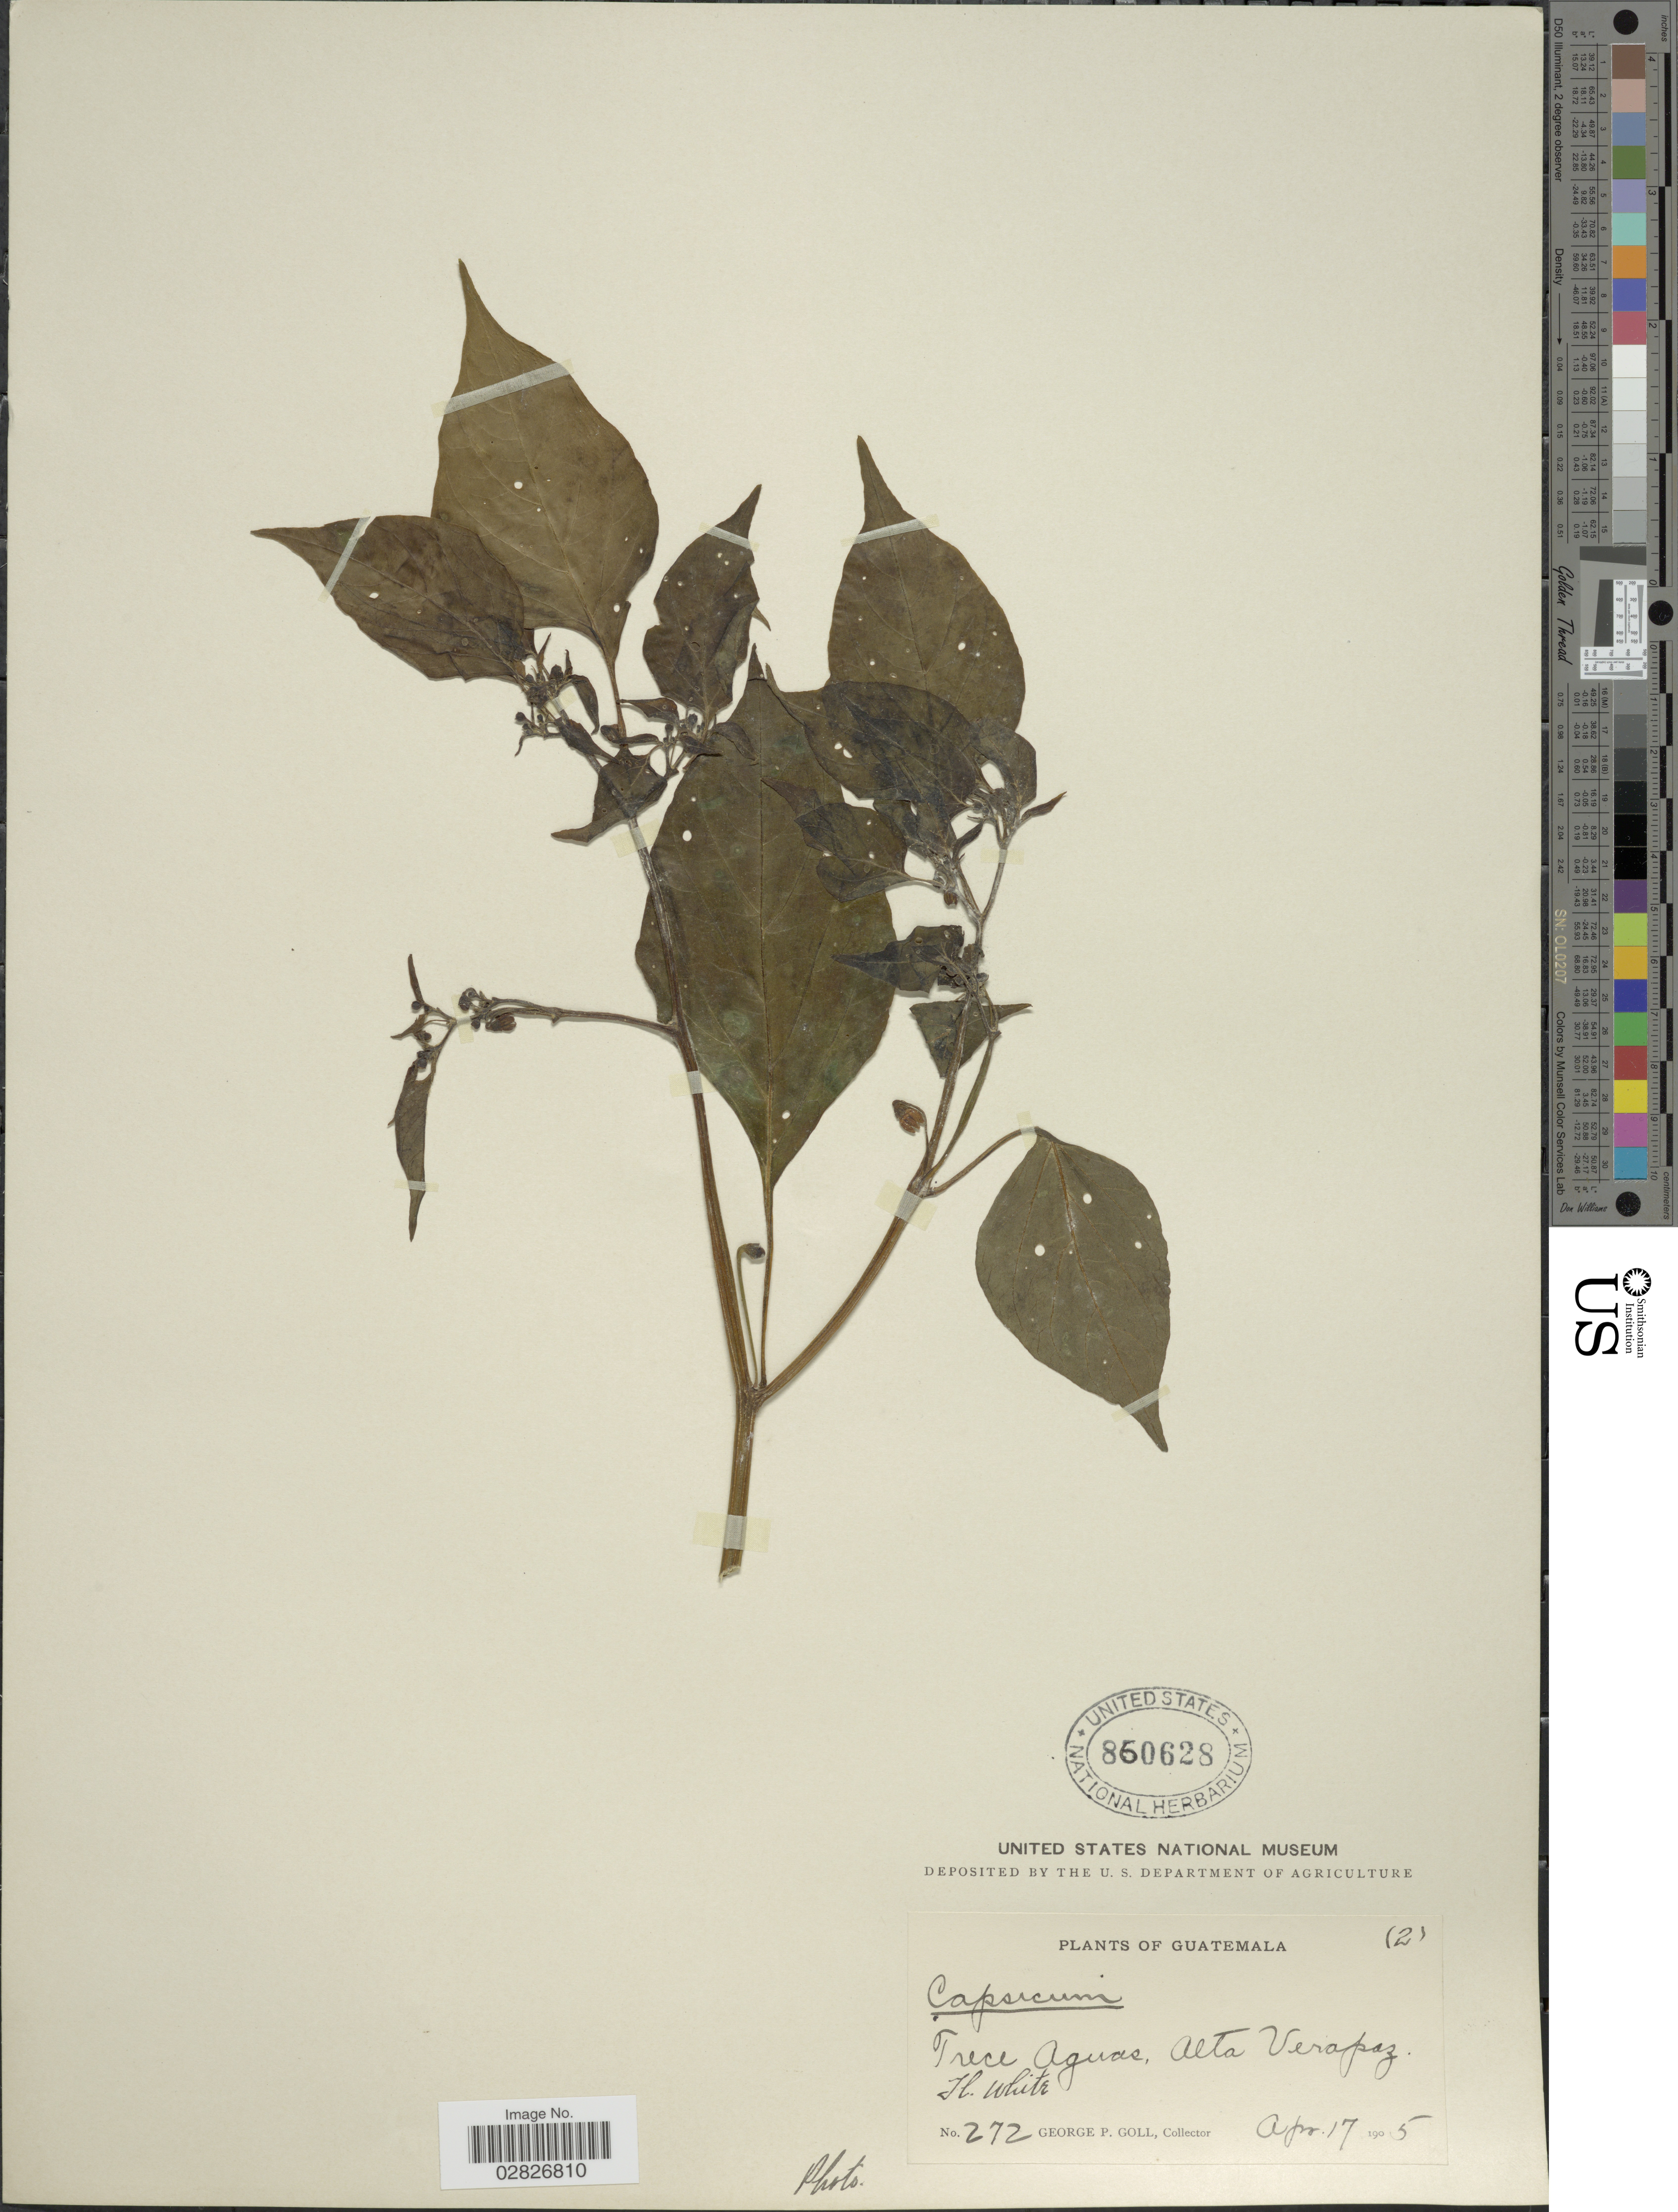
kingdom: Plantae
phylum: Tracheophyta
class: Magnoliopsida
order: Solanales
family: Solanaceae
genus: Capsicum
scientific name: Capsicum annuum 'Habanero'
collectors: G. P. Goll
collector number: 272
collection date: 1905-04-17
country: Guatemala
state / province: Alta Verapaz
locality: Trece Aguas.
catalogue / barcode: US 860628